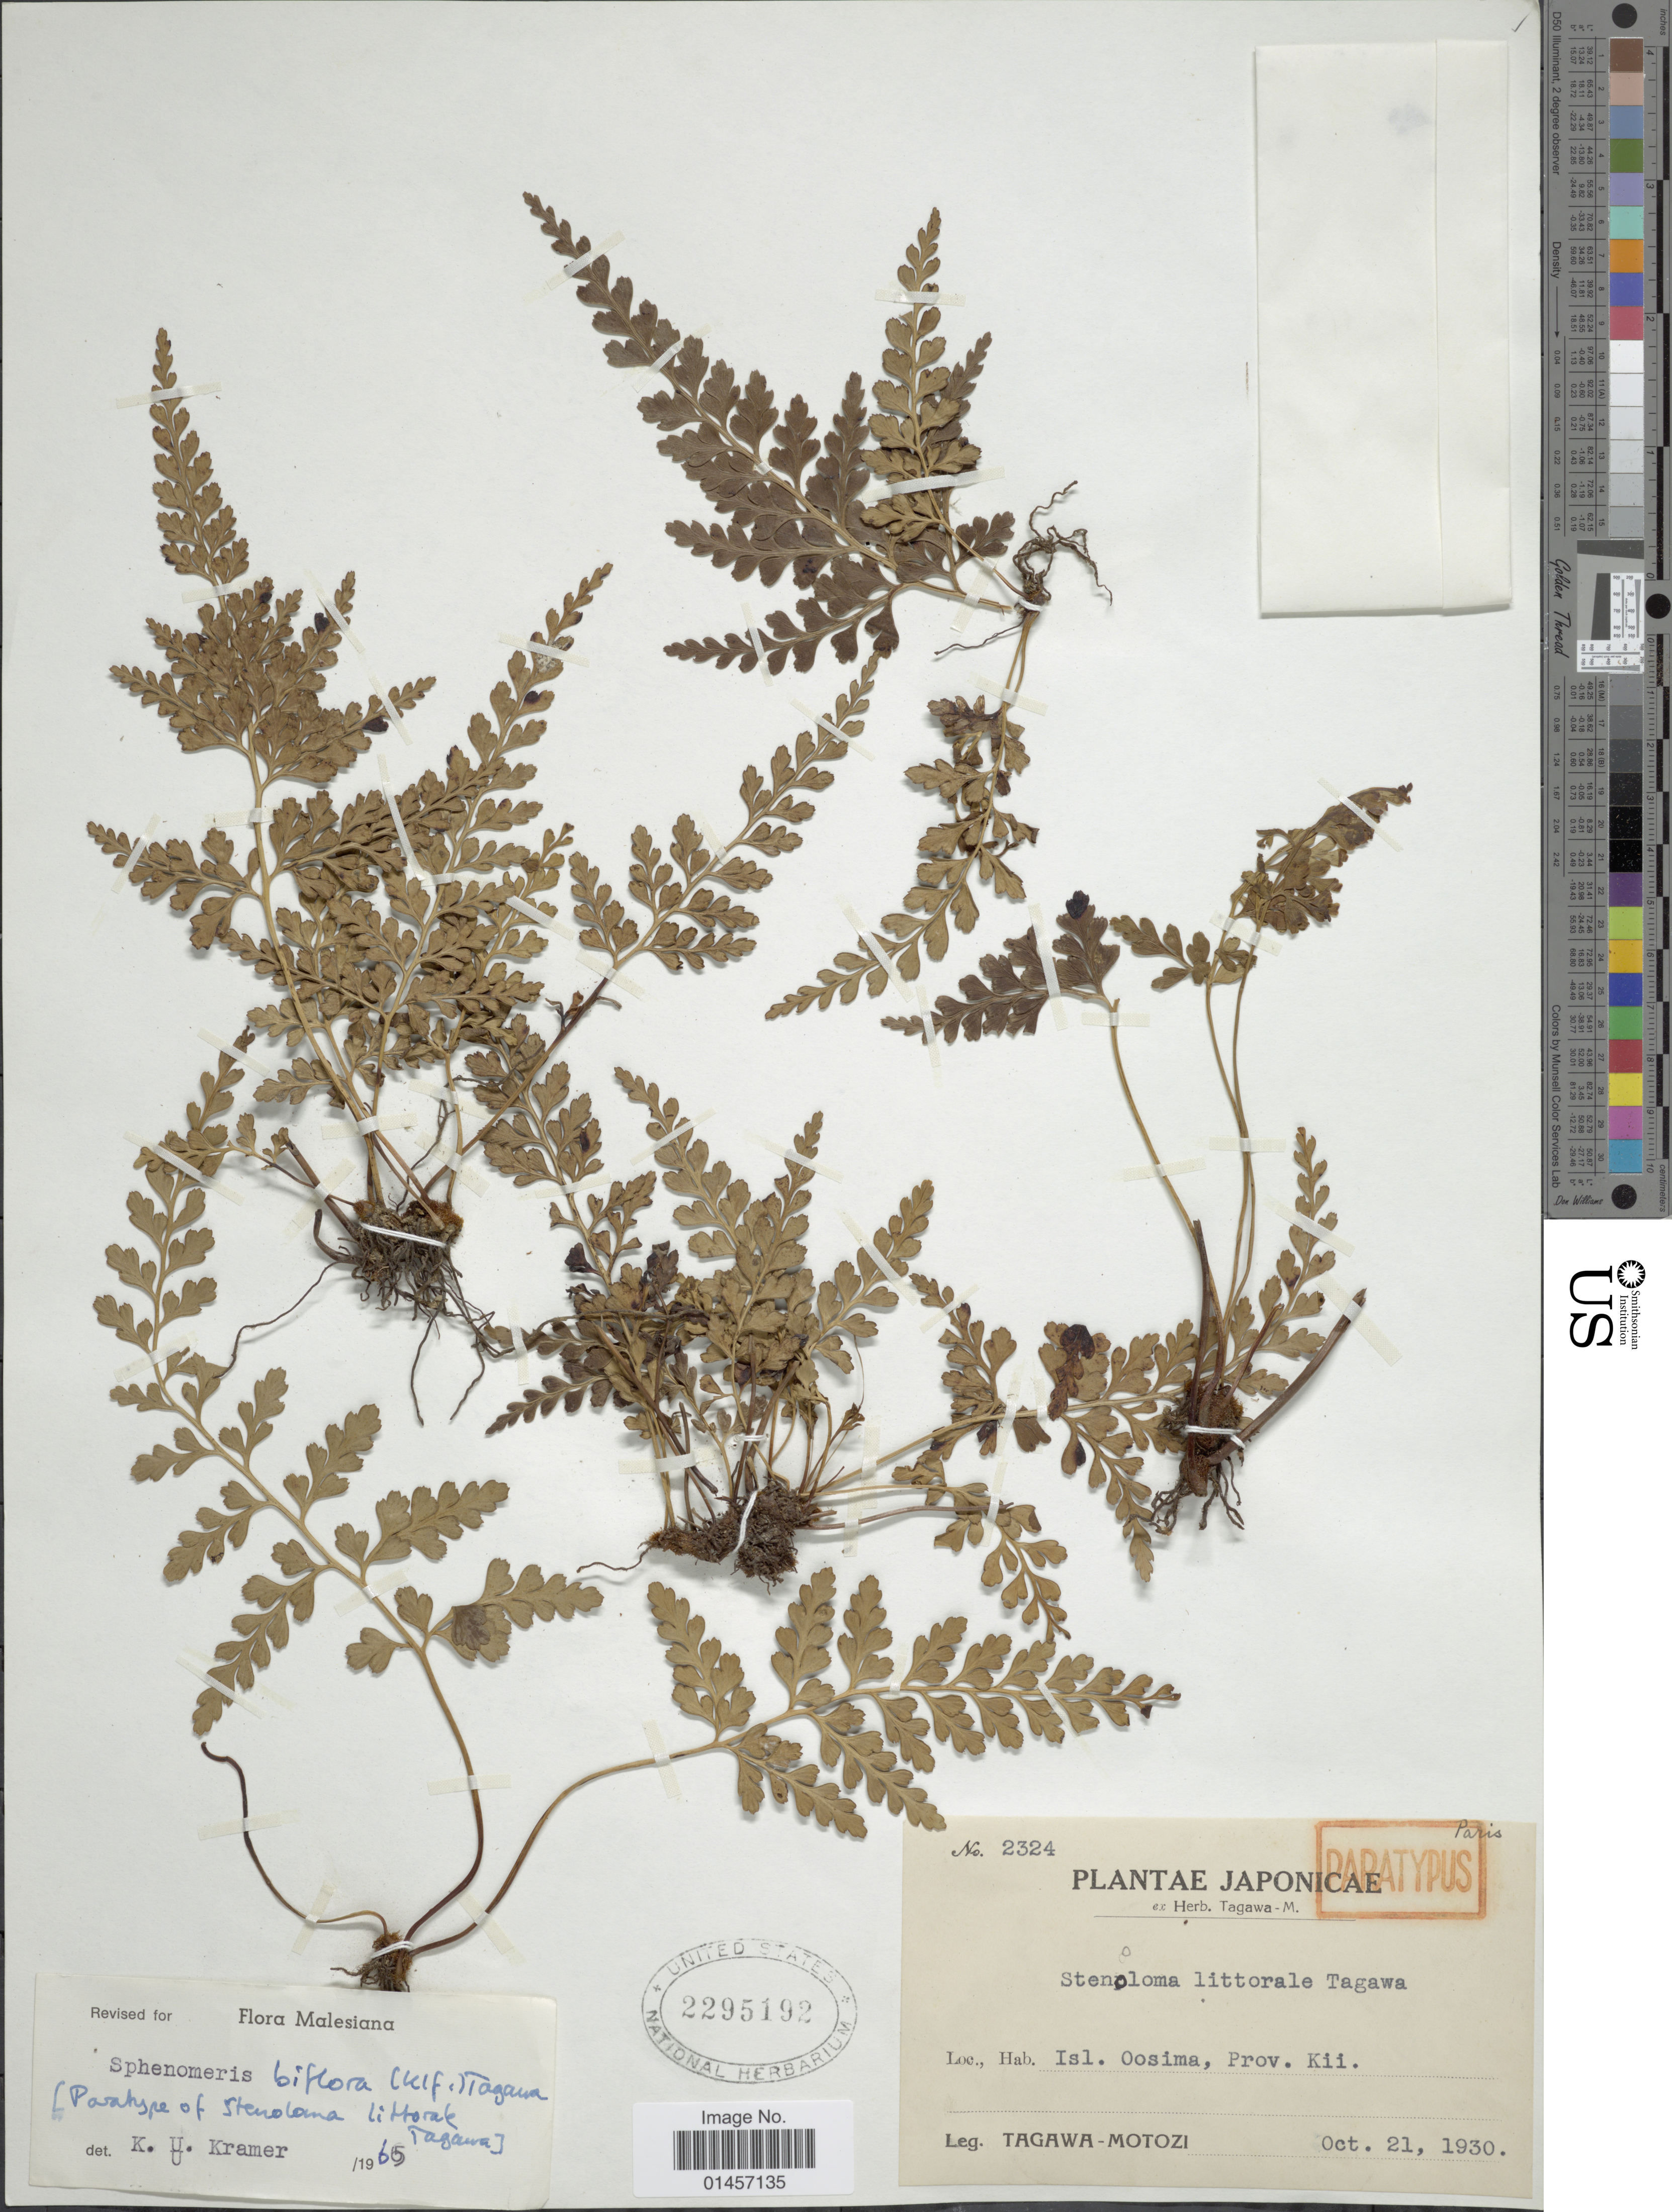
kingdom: Plantae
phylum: Tracheophyta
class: Polypodiopsida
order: Polypodiales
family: Lindsaeaceae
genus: Sphenomeris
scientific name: Sphenomeris biflora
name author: (Kaulf.) Mett.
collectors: M. Tagawa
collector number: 2324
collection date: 1930-10-21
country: Japan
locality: Hab. Isl. Oosima, prov. Kii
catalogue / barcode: US 2295192